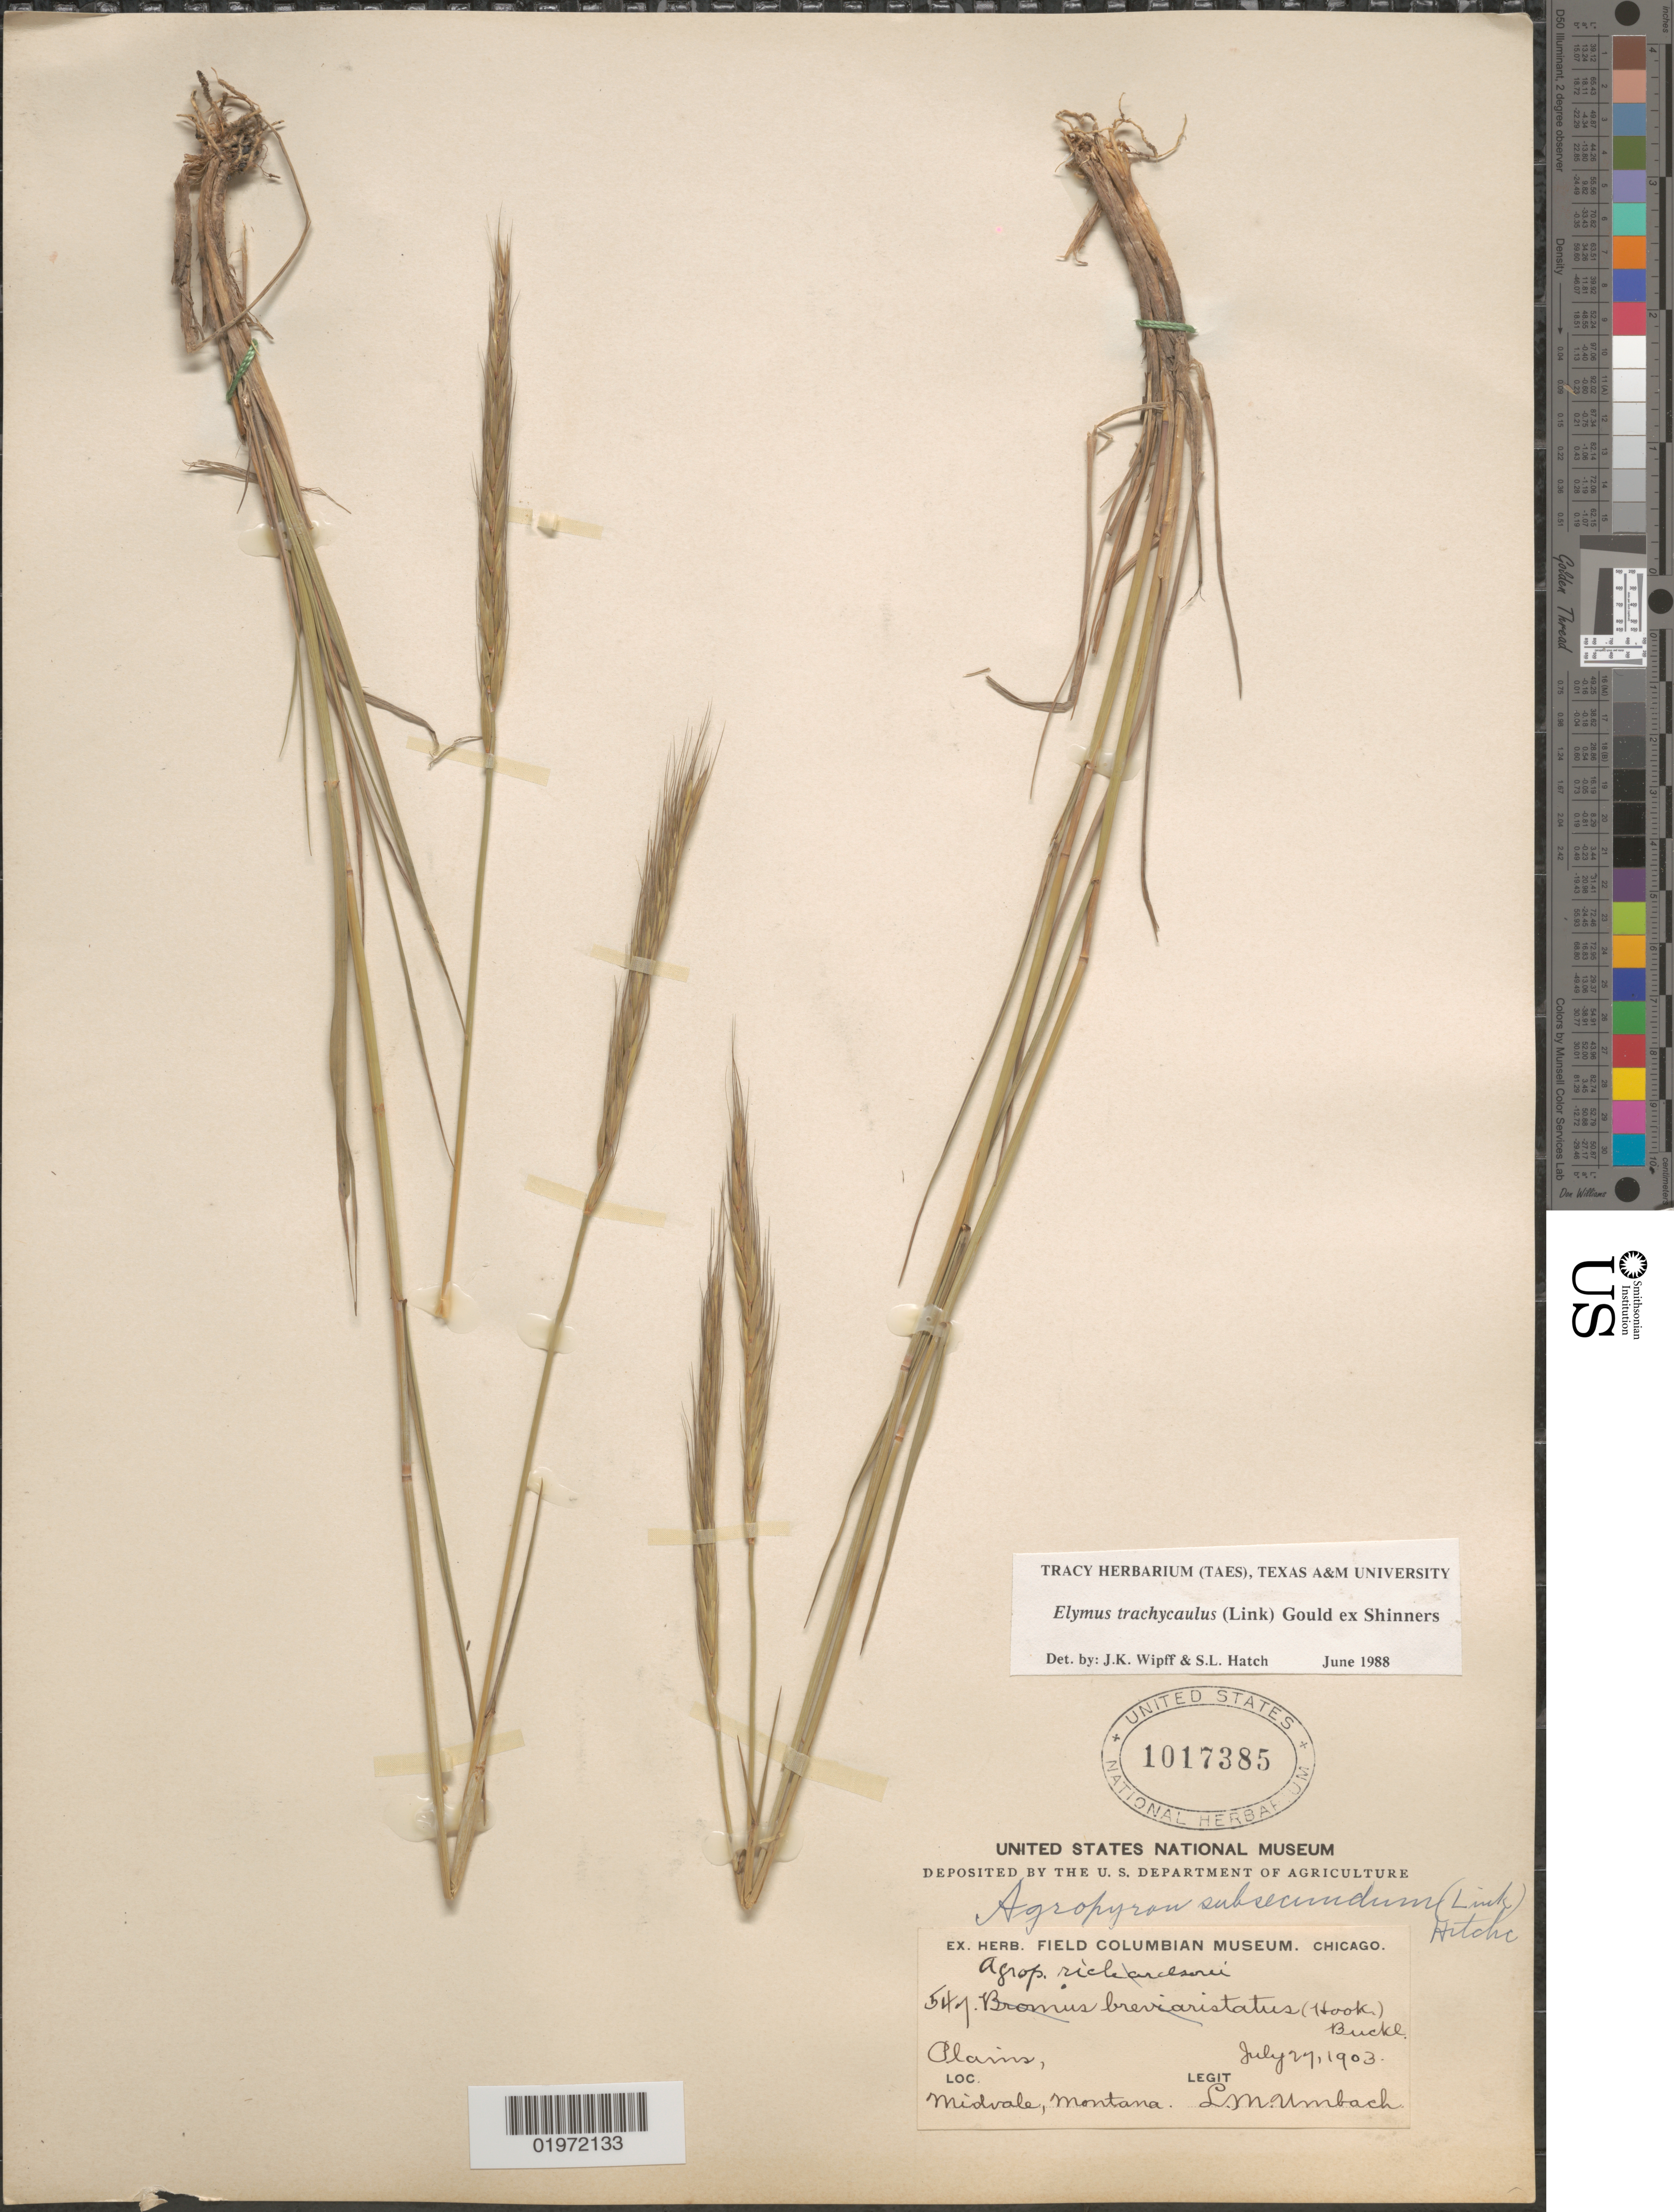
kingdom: Plantae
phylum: Tracheophyta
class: Liliopsida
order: Poales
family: Poaceae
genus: Elymus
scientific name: Elymus trachycaulus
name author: (Link) Gould ex Shinners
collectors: L. M. Umbach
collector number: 547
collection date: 1903-07-27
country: United States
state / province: Montana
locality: Plains, Midvale.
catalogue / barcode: US 1017385